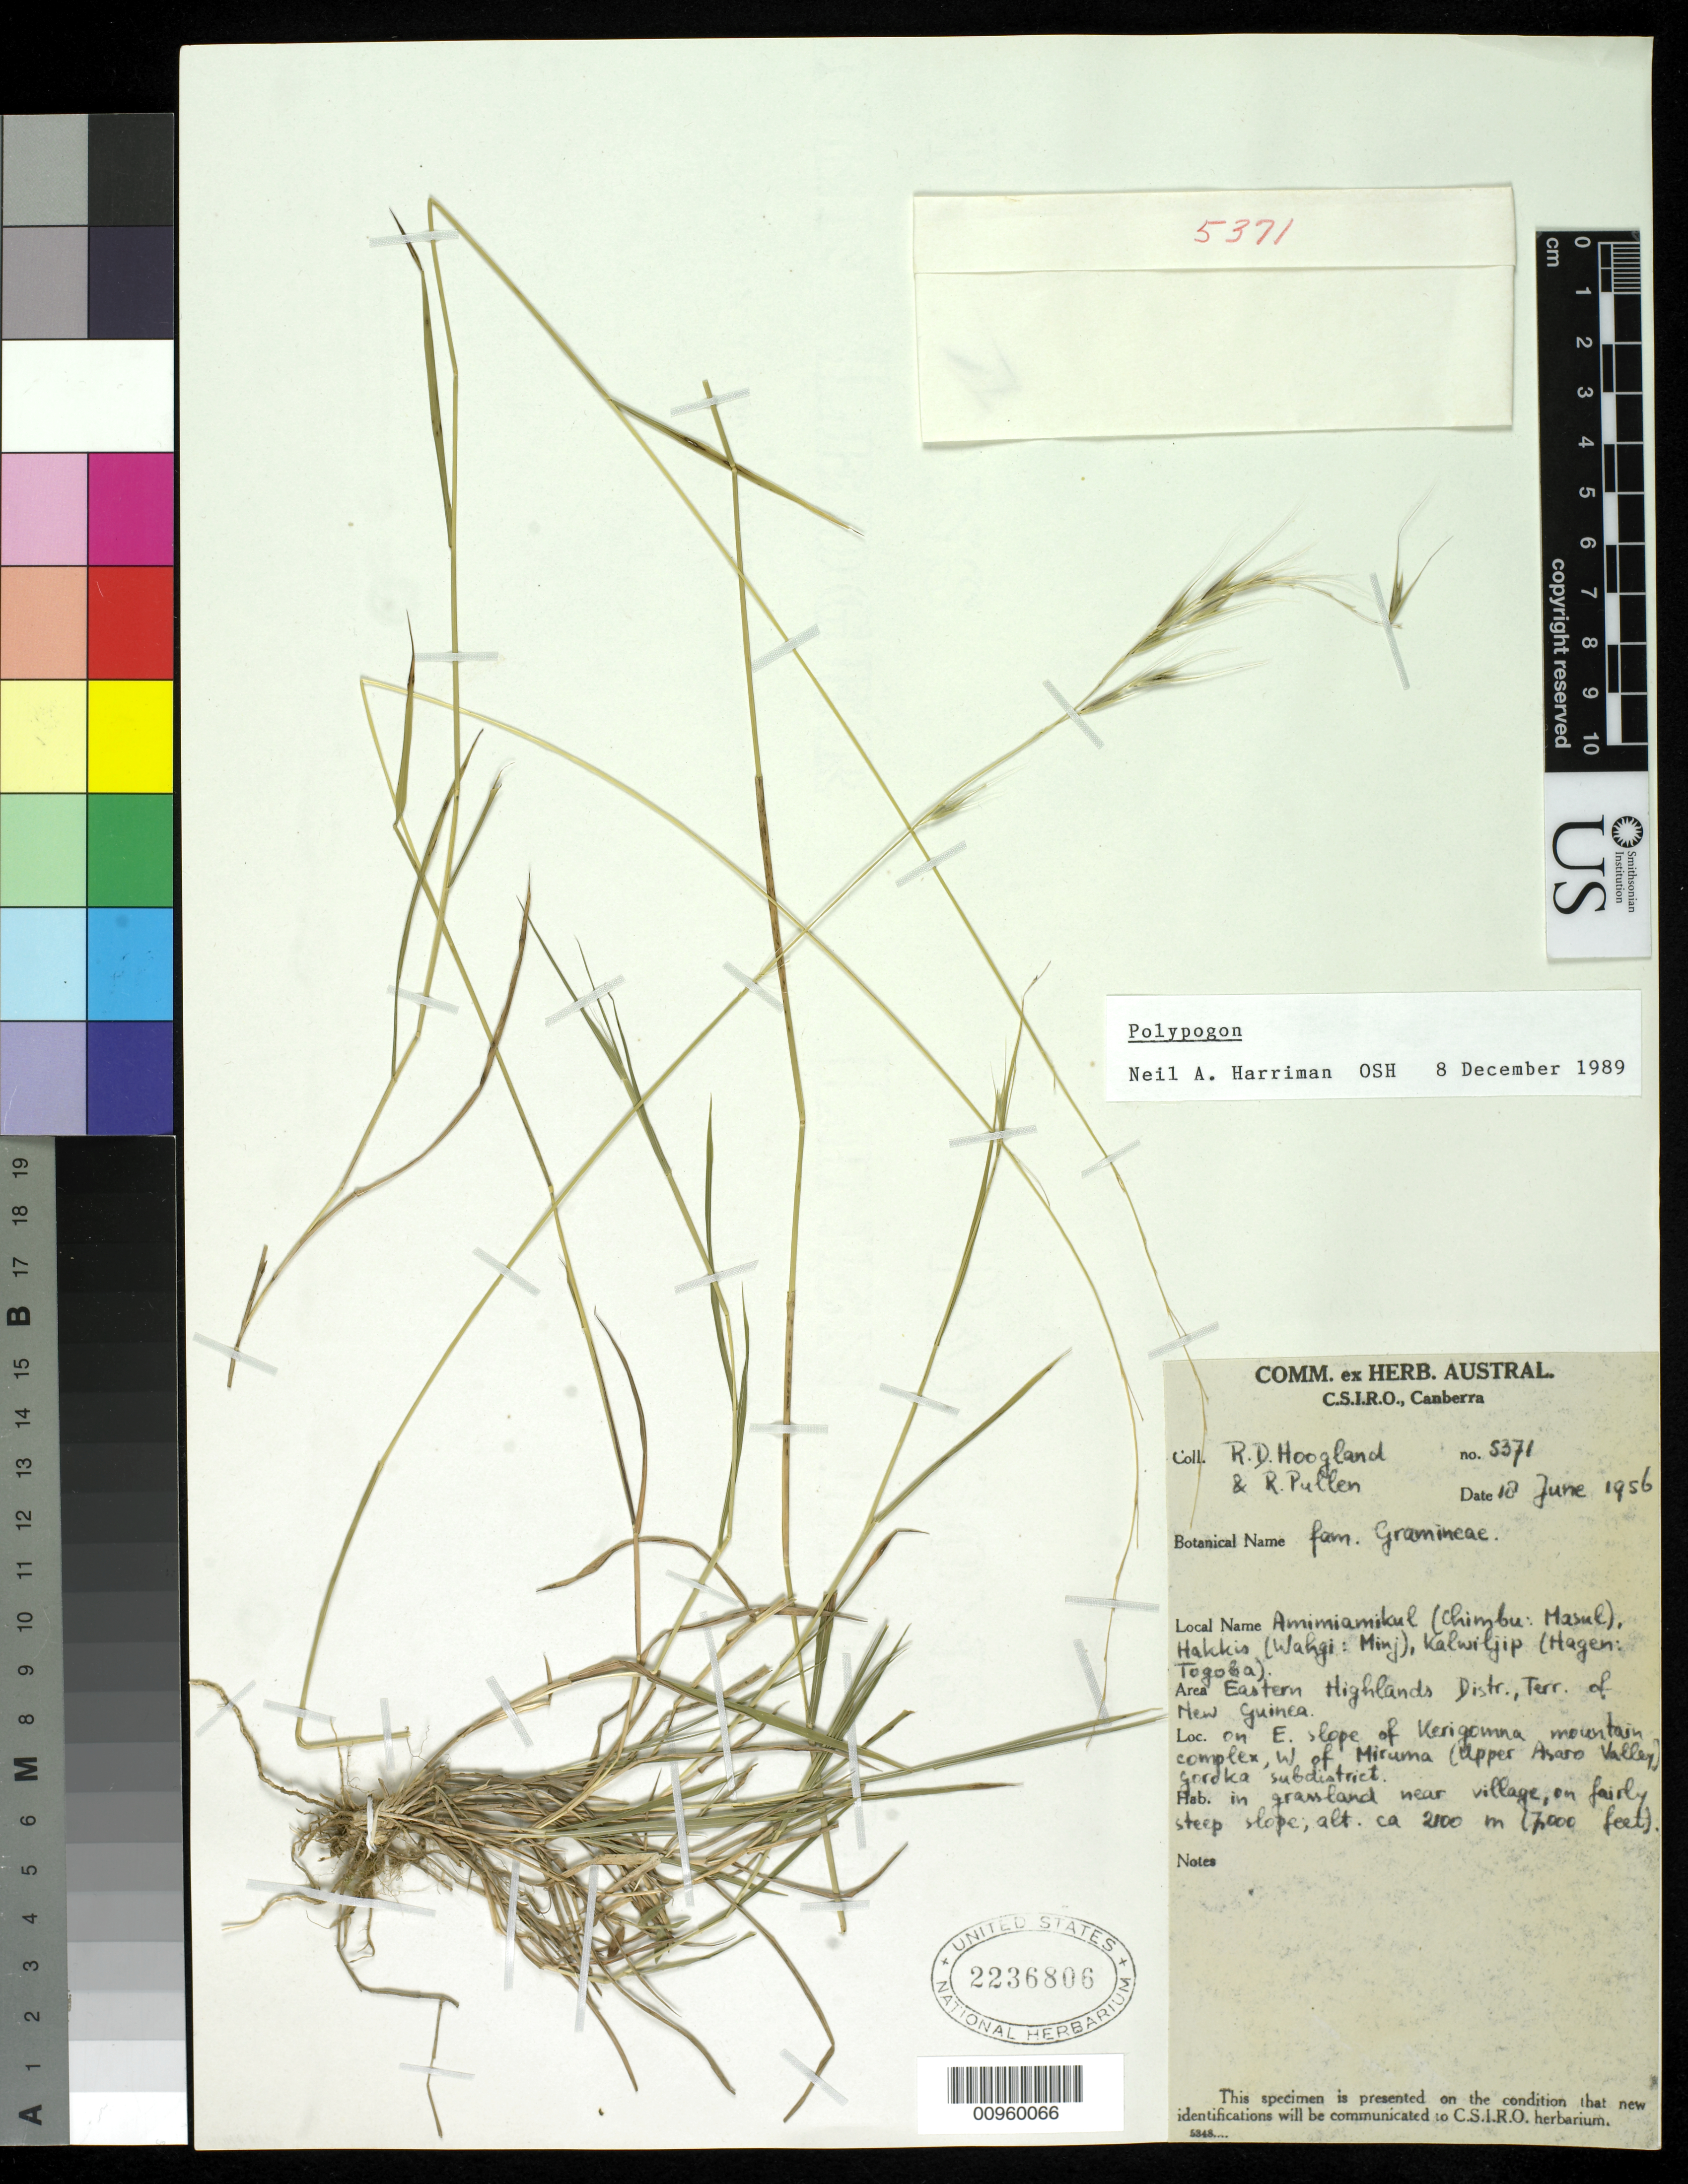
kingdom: Plantae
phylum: Tracheophyta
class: Liliopsida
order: Poales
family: Poaceae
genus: Polypogon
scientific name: Polypogon sp.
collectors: R. D. Hoogland & R. Pullen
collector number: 5371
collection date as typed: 10 Jun 1956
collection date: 1956-06-10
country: Papua New Guinea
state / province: Eastern Highlands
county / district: Goroka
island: New Guinea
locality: E. slope of Kerigomna mountain complex, W. of Miruma (Upper Asaro Valley)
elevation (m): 2100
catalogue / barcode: US 2236806